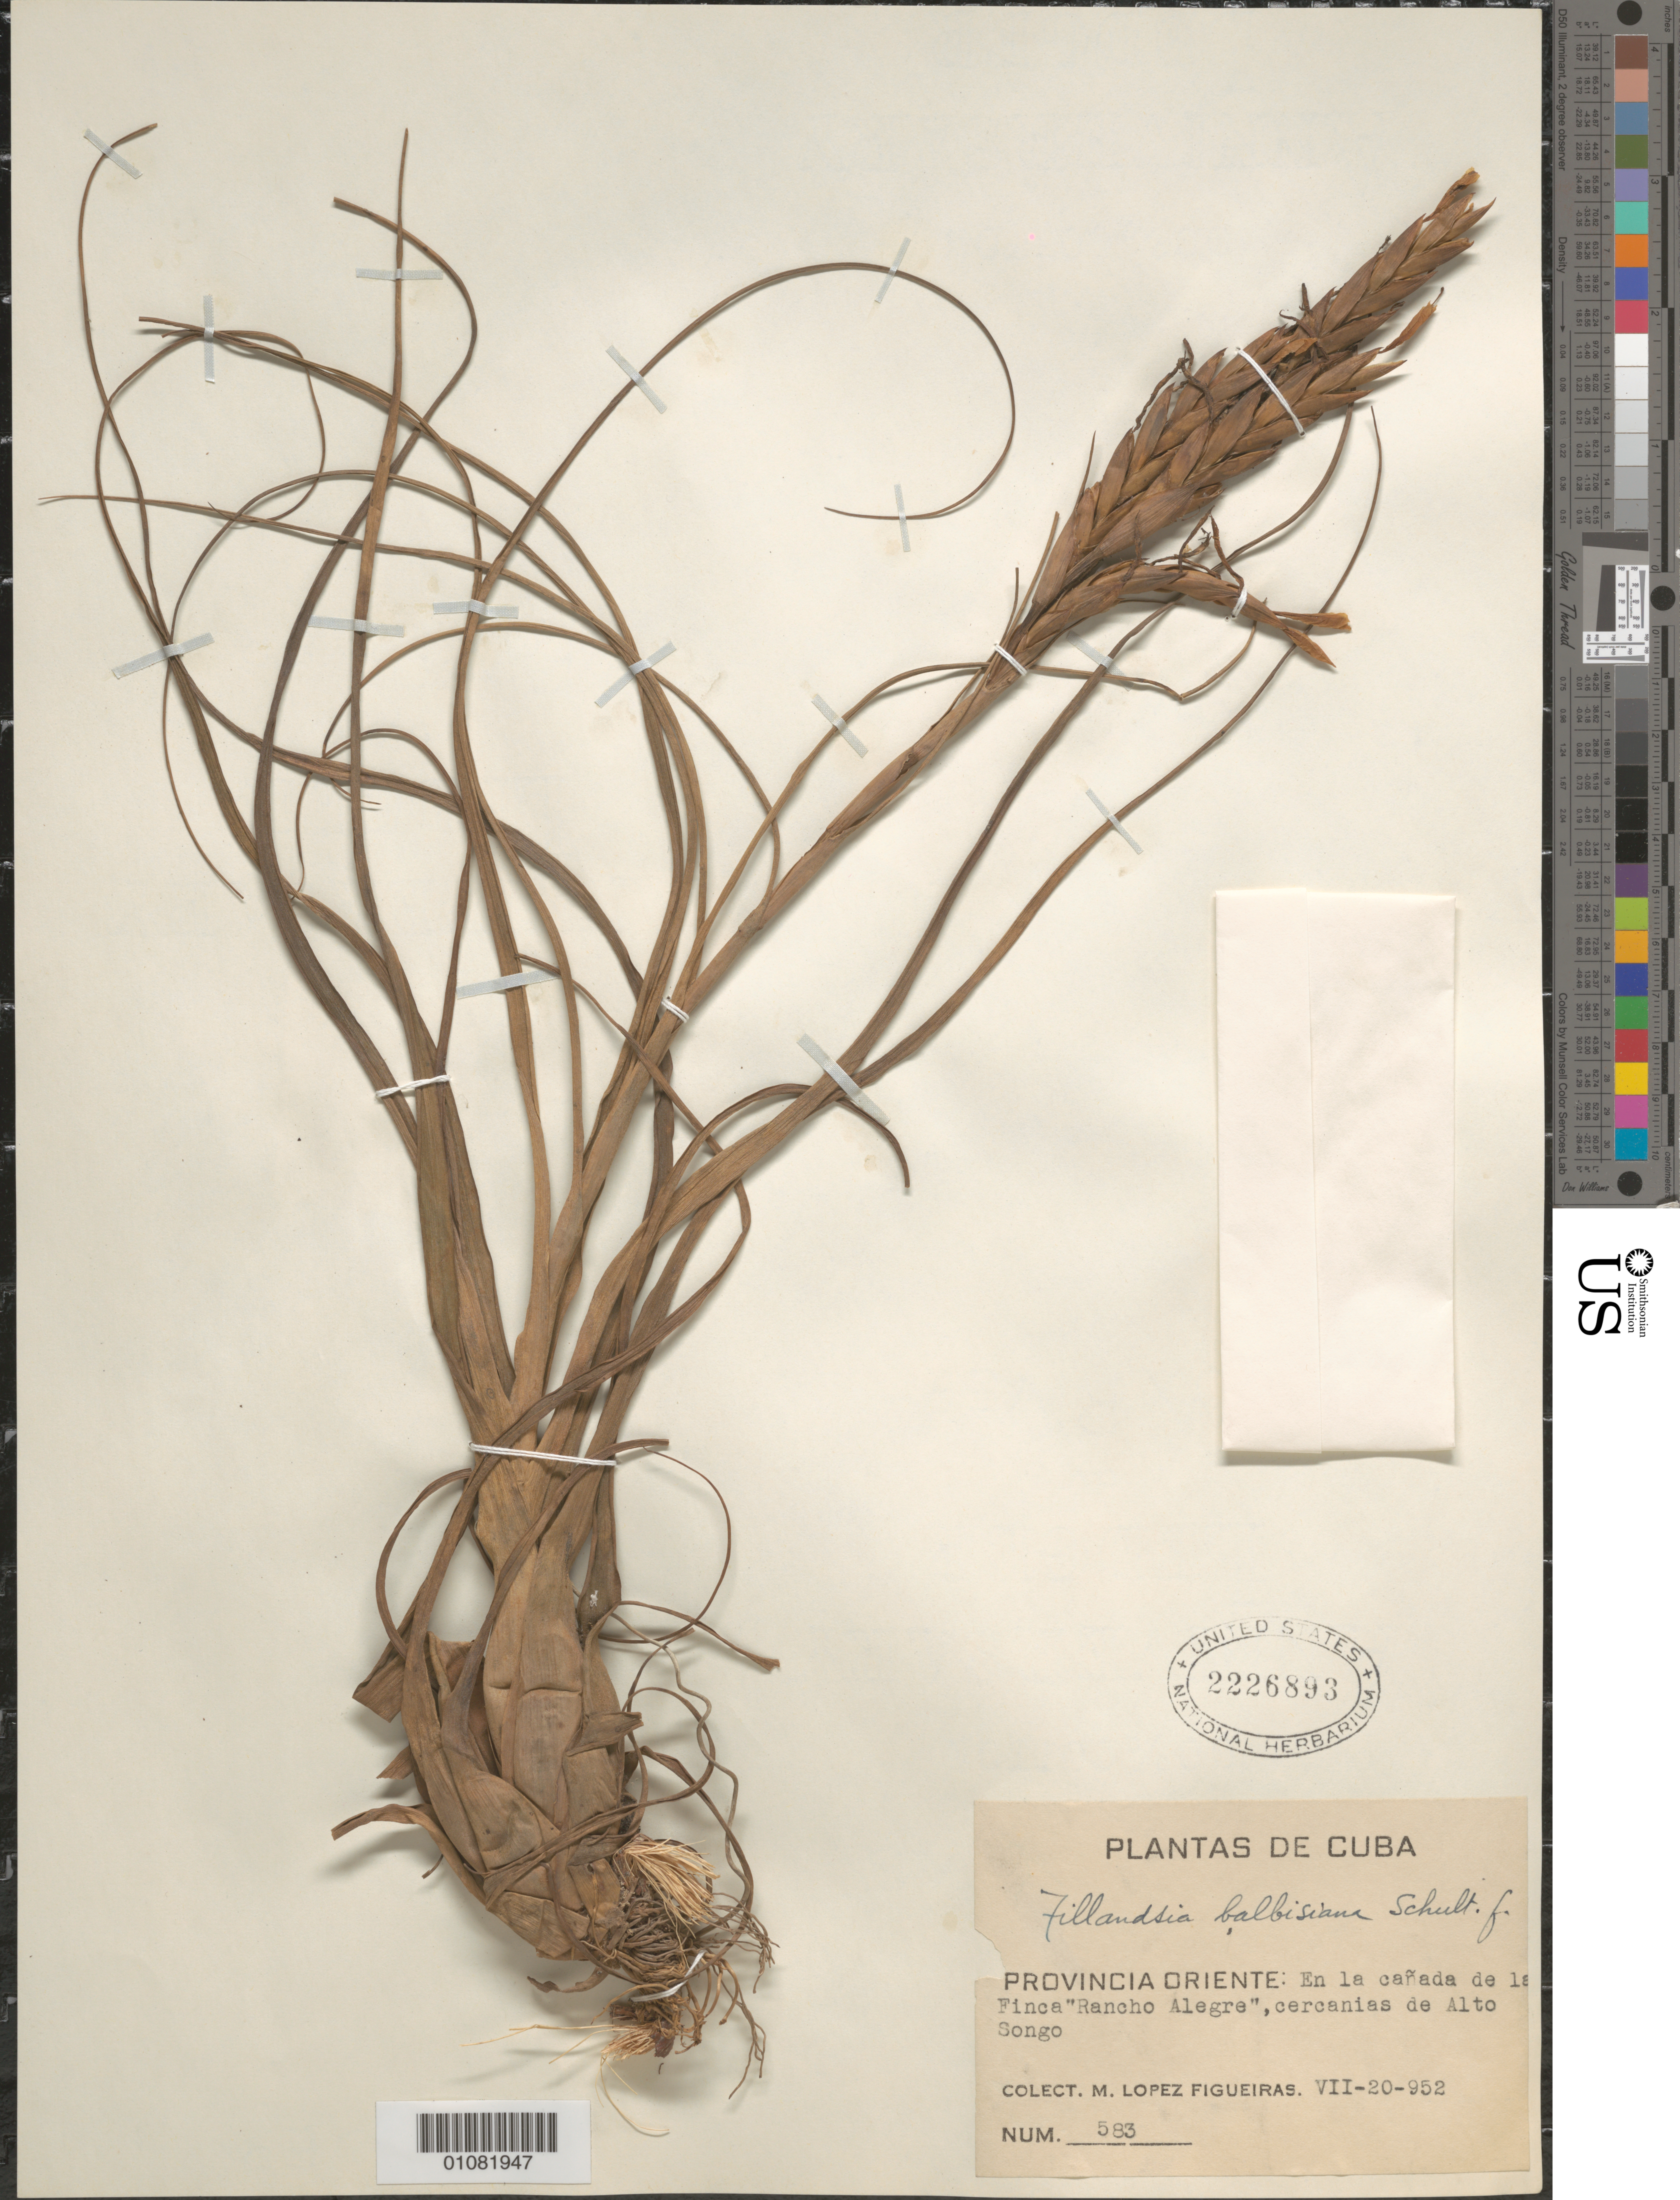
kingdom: Plantae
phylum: Tracheophyta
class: Liliopsida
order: Poales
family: Bromeliaceae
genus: Tillandsia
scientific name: Tillandsia balbisiana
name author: Schult. f.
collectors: M. López Figueiras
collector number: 583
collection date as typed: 20 Jul 1952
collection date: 1952-07-20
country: Cuba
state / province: Santiago de Cuba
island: Cuba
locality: Provincia Oriente: En la cañada de la Finca "Rancho Alegre," cercanias de Alto Songo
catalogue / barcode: US 2226893